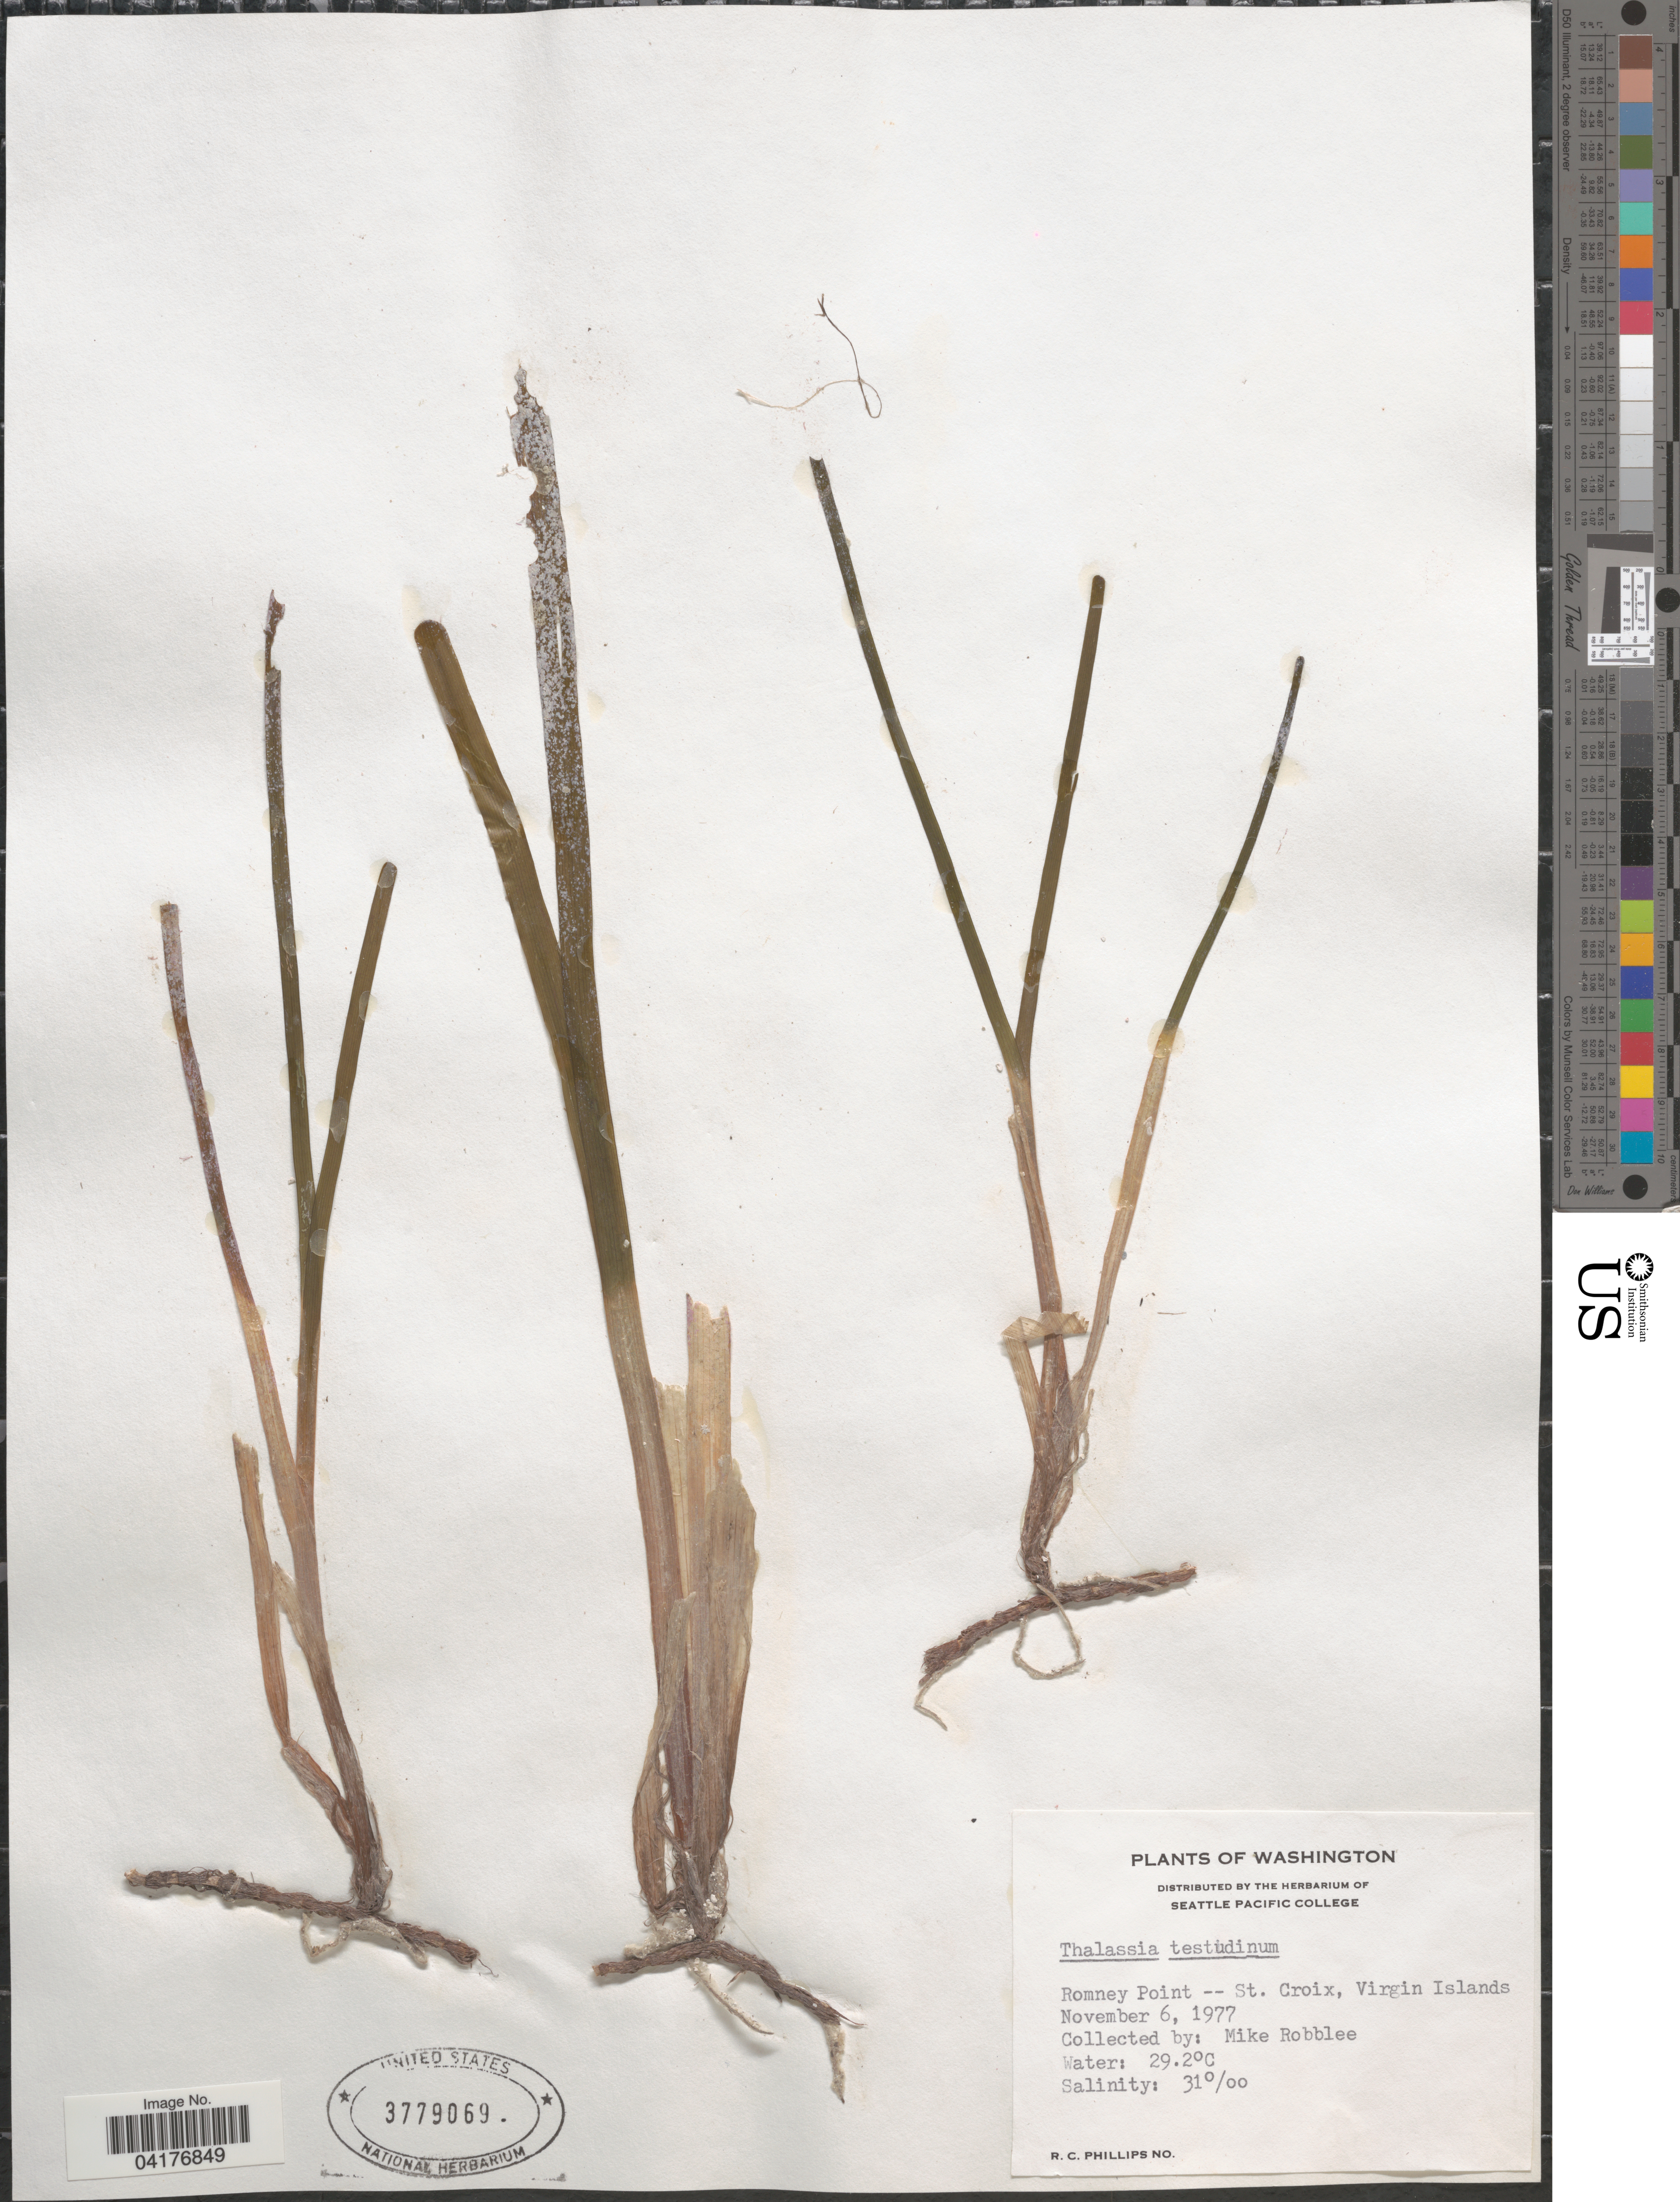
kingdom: Plantae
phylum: Tracheophyta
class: Liliopsida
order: Alismatales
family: Hydrocharitaceae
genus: Thalassia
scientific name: Thalassia testudinum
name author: Banks & Sol. ex K.D. Koenig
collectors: M. Robblee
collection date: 1977-11-06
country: U.S. Virgin Islands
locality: Romney Point -- St. Croix, Virgin Islands.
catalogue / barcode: US 3779069